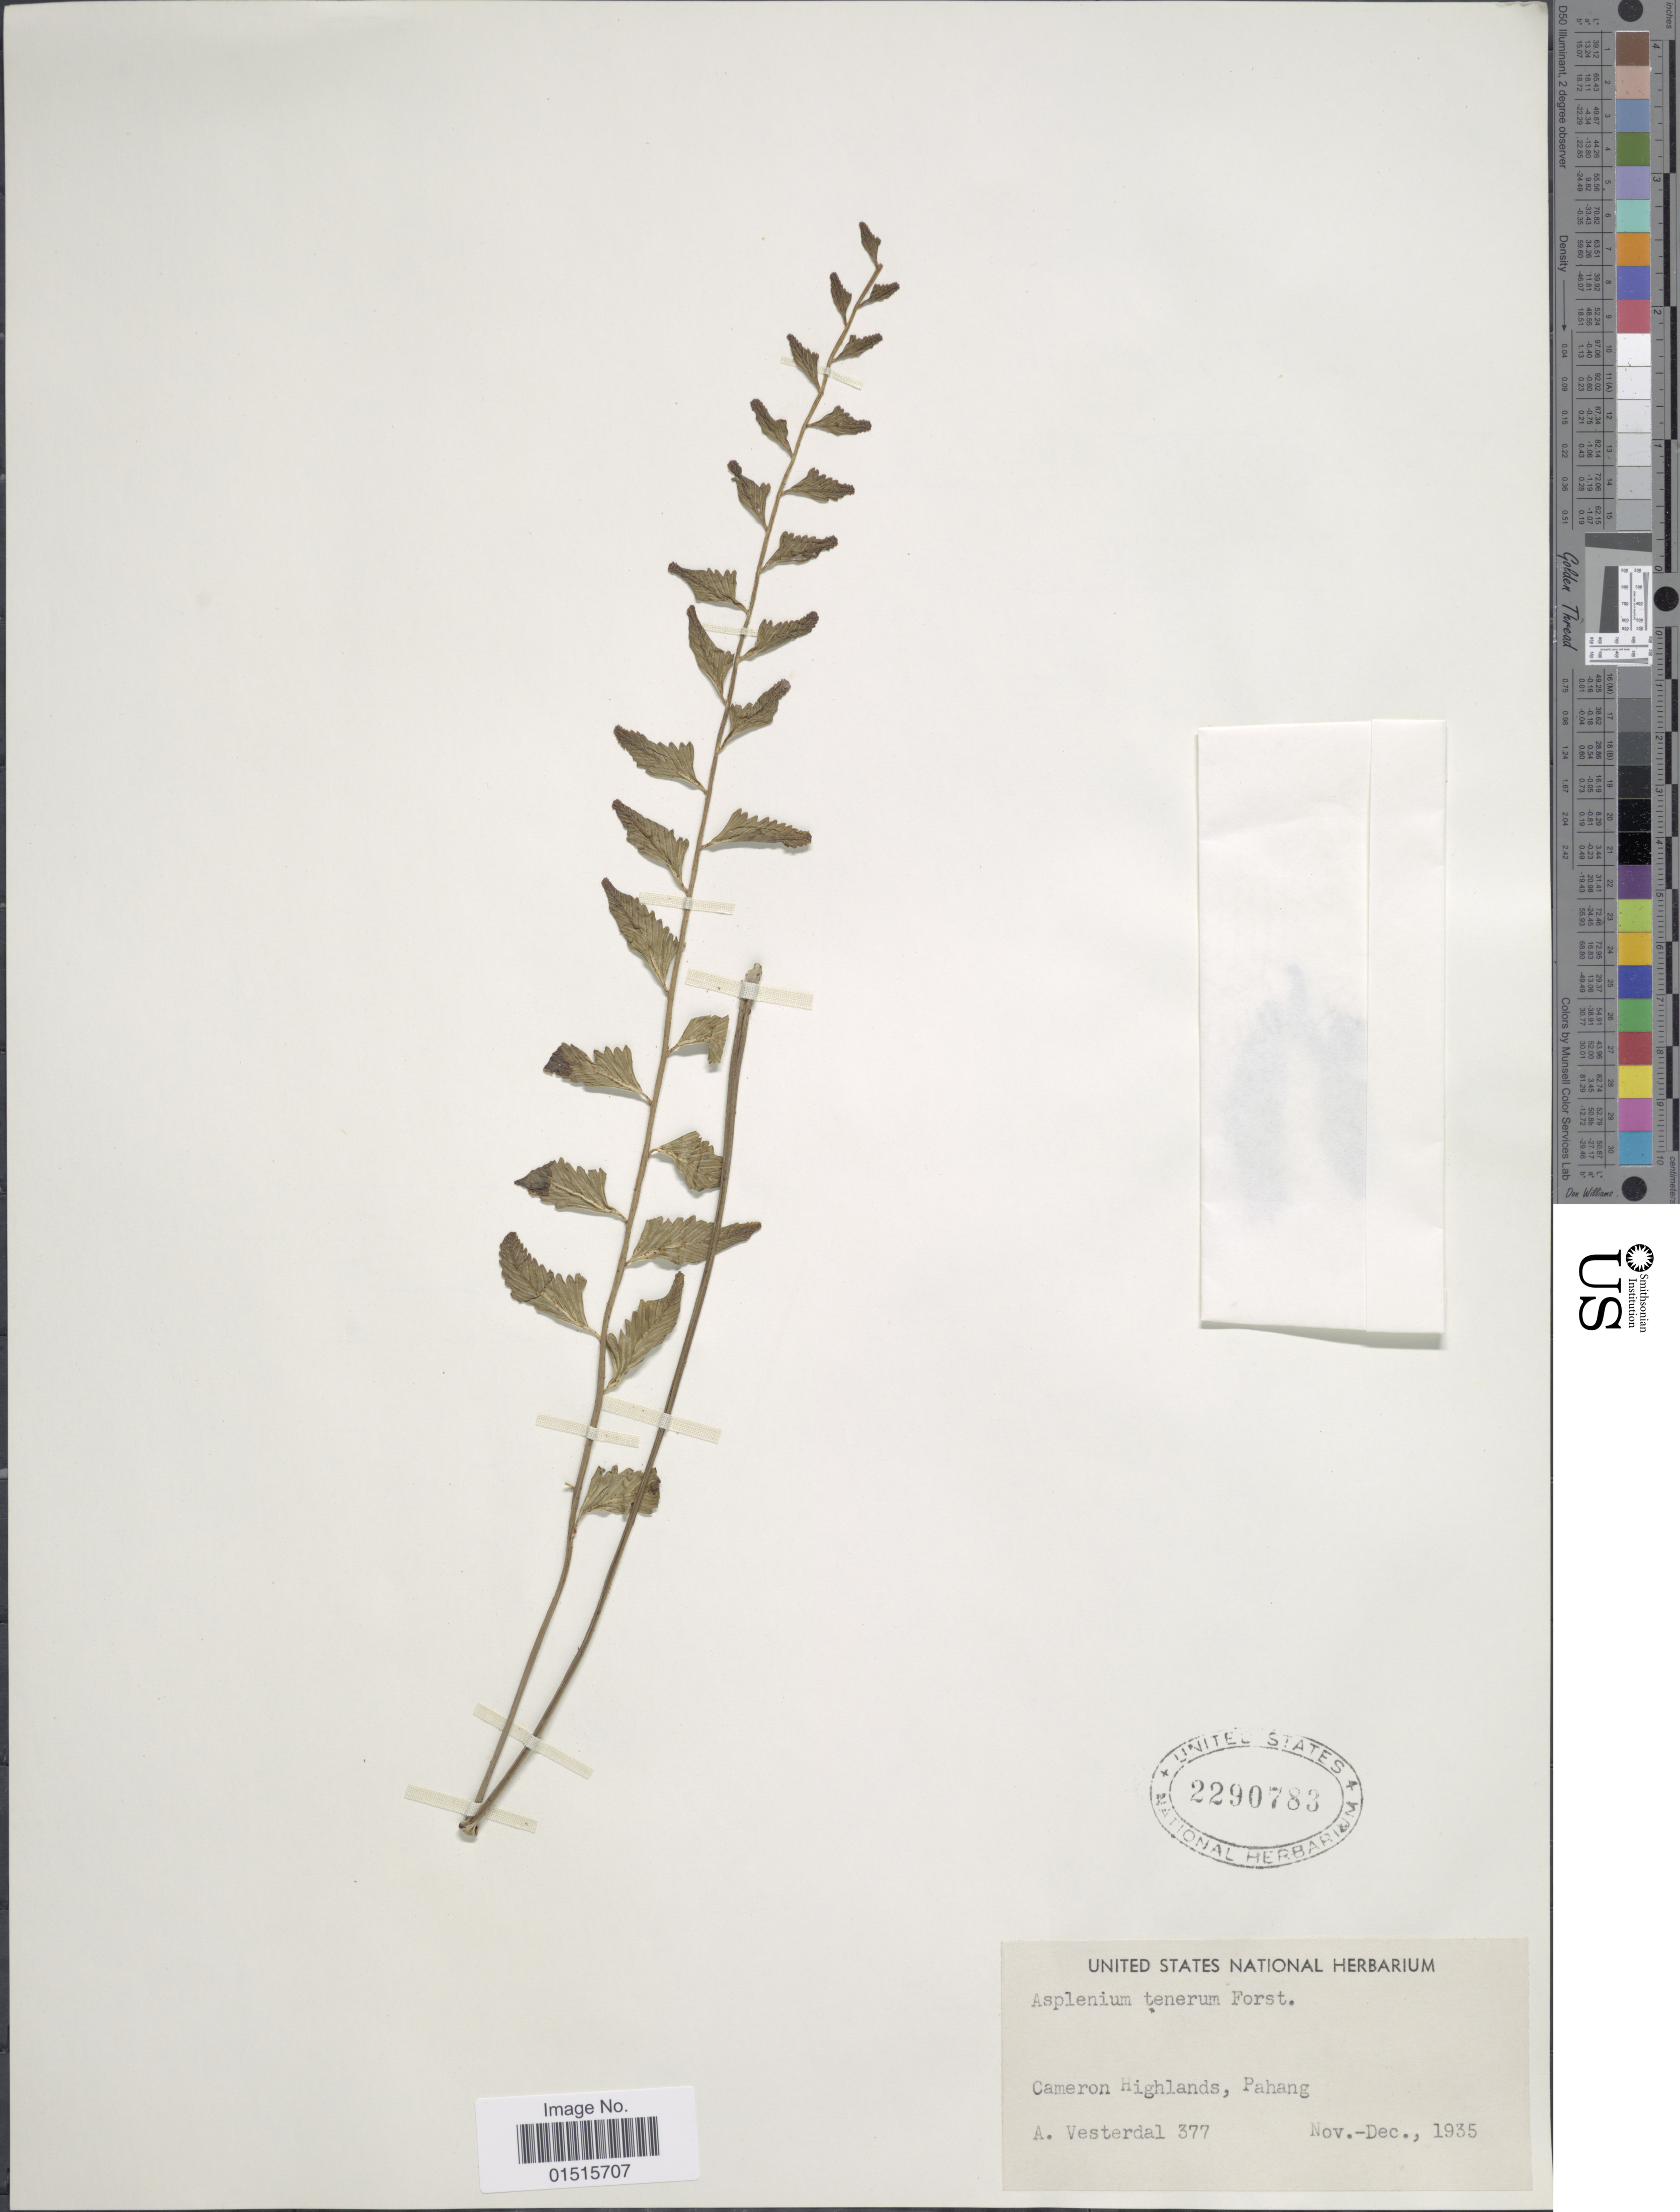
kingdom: Plantae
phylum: Tracheophyta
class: Polypodiopsida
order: Polypodiales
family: Aspleniaceae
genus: Asplenium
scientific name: Asplenium tenerum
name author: G. Forst.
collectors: A. Vesterdal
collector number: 377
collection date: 1935-11/1935-12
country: Malaysia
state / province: Pahang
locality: Cameron Highlands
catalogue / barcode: US 2290783